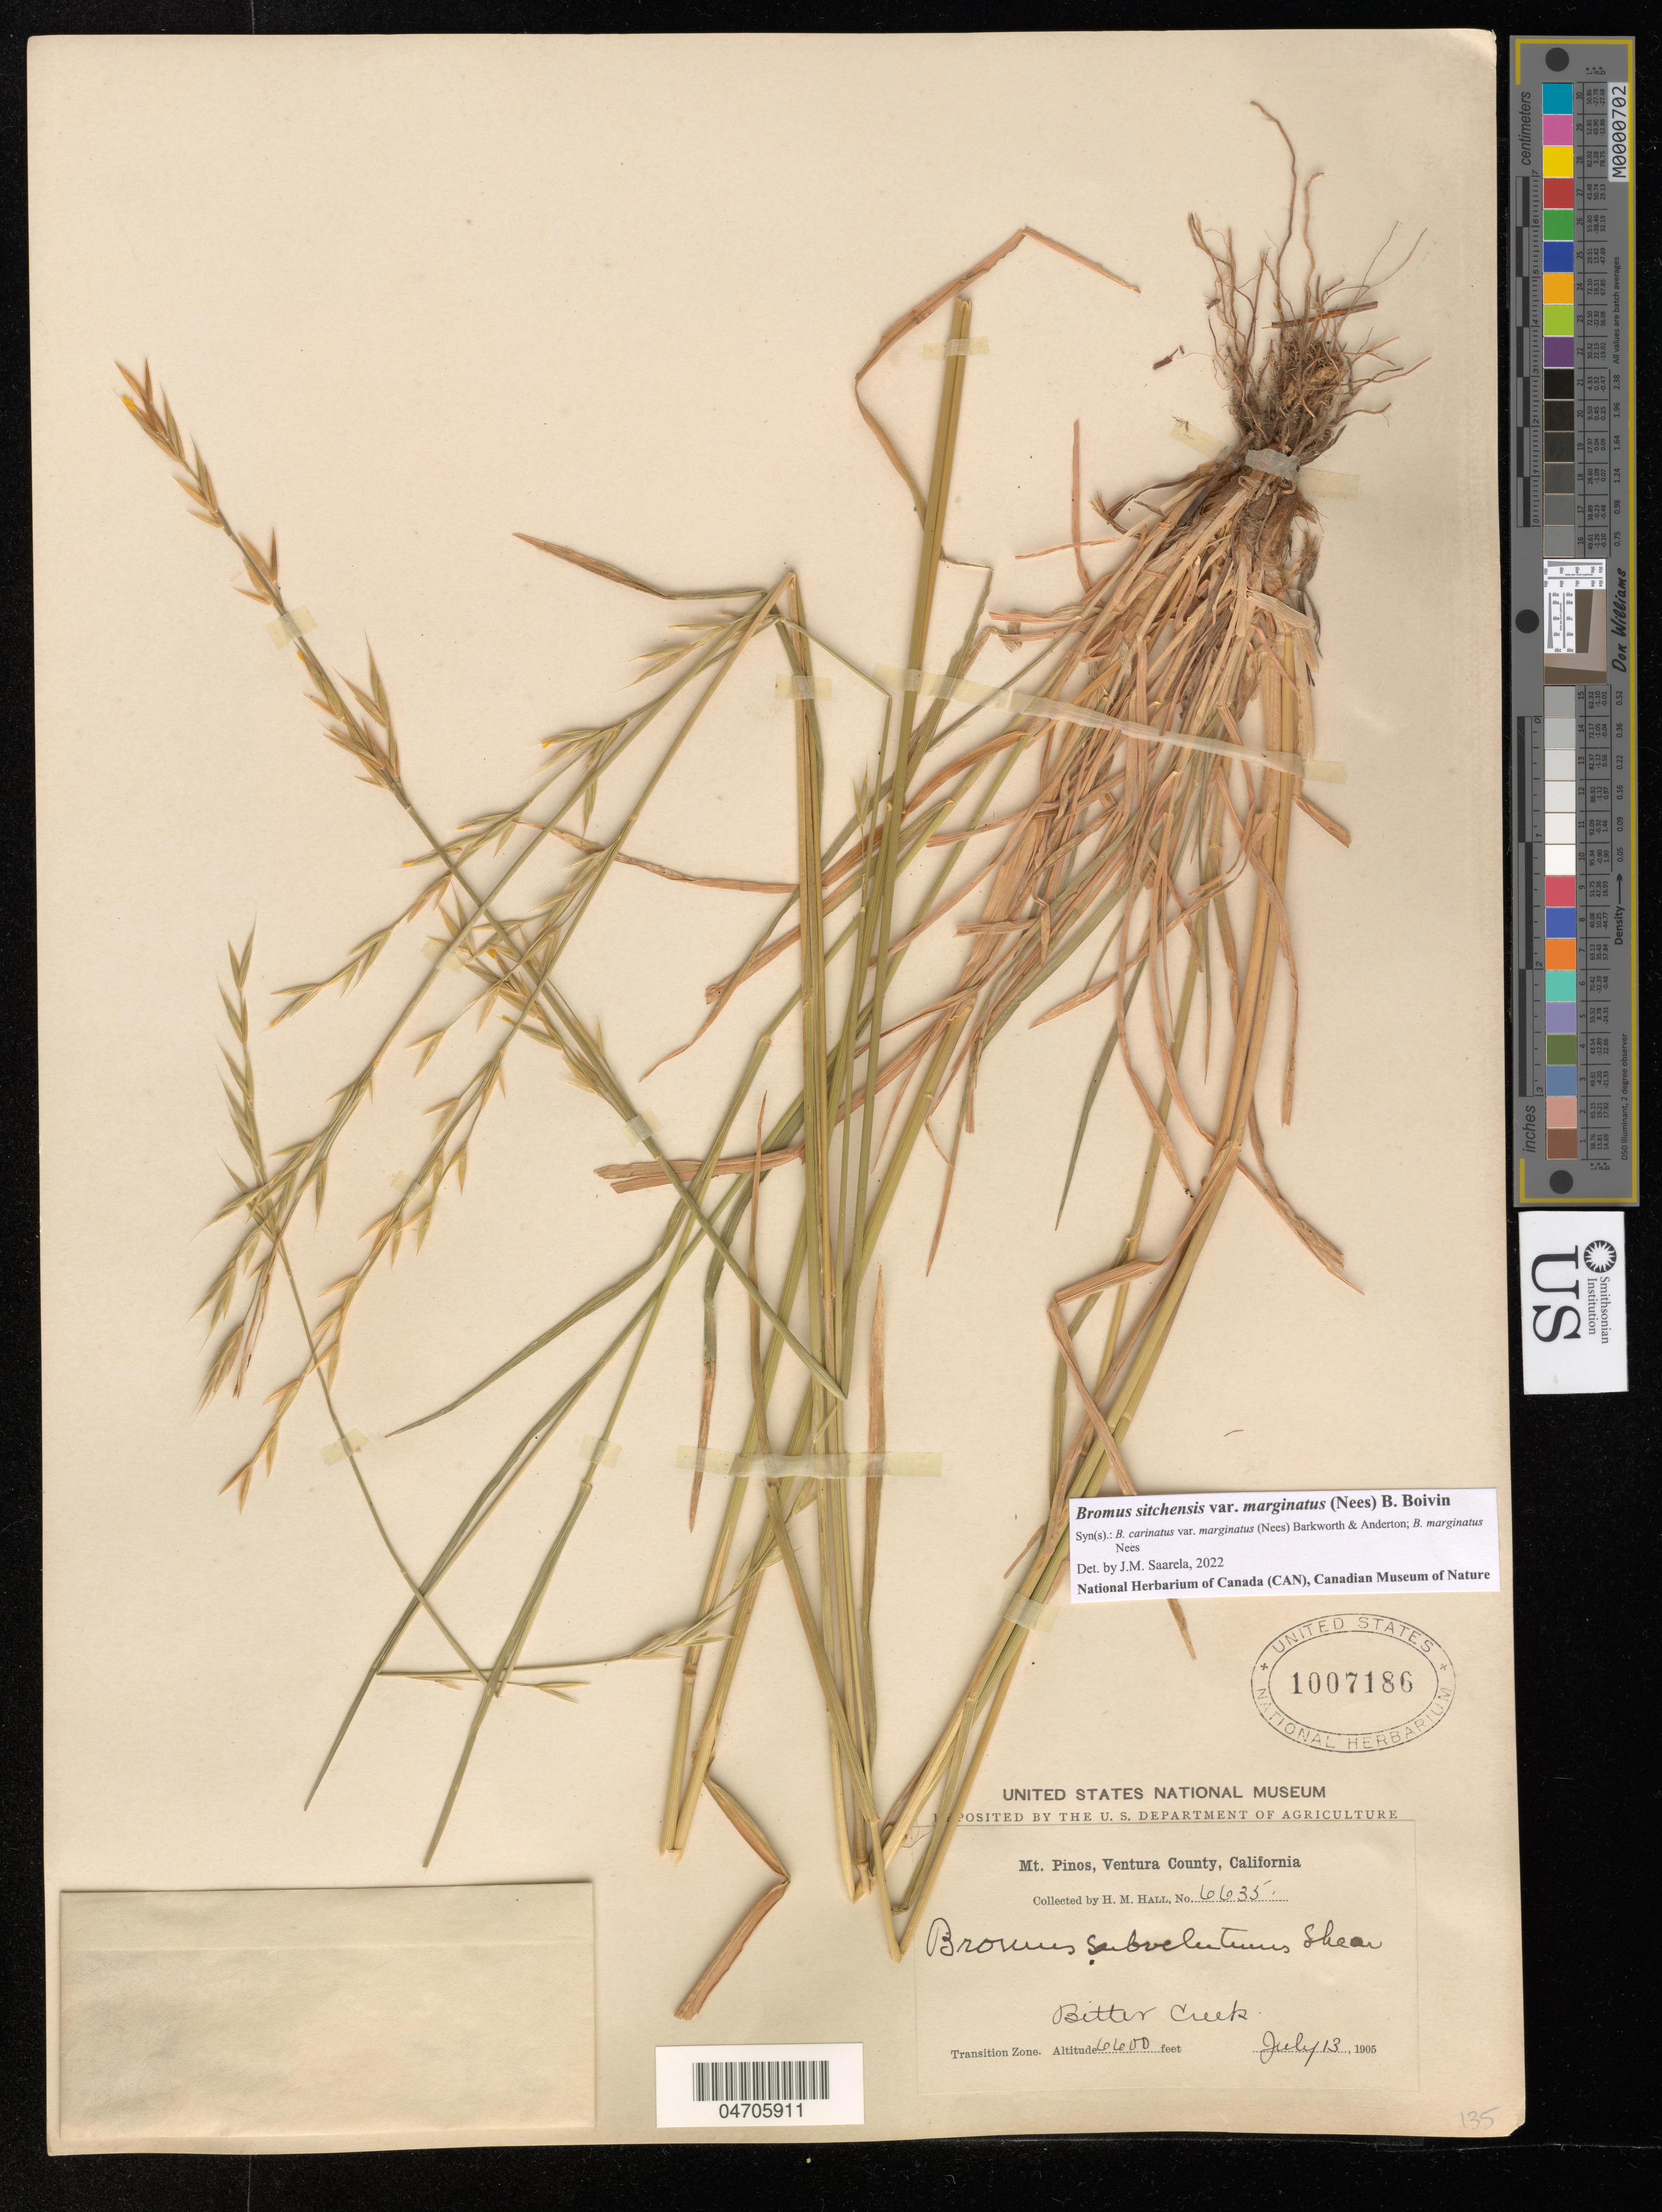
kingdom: Plantae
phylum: Tracheophyta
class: Liliopsida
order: Poales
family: Poaceae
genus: Bromus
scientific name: Bromus sitchensis var. polyanthus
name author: (Scribn. ex Shear) R.E. Brainerd & Otting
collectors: H. M. Hall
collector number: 6635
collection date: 1905-07-13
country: United States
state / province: California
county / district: Ventura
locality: Mt. Pinos, Ventura County. Bitter Creek. Transition Zone.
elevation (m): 2012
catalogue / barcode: US 1007186